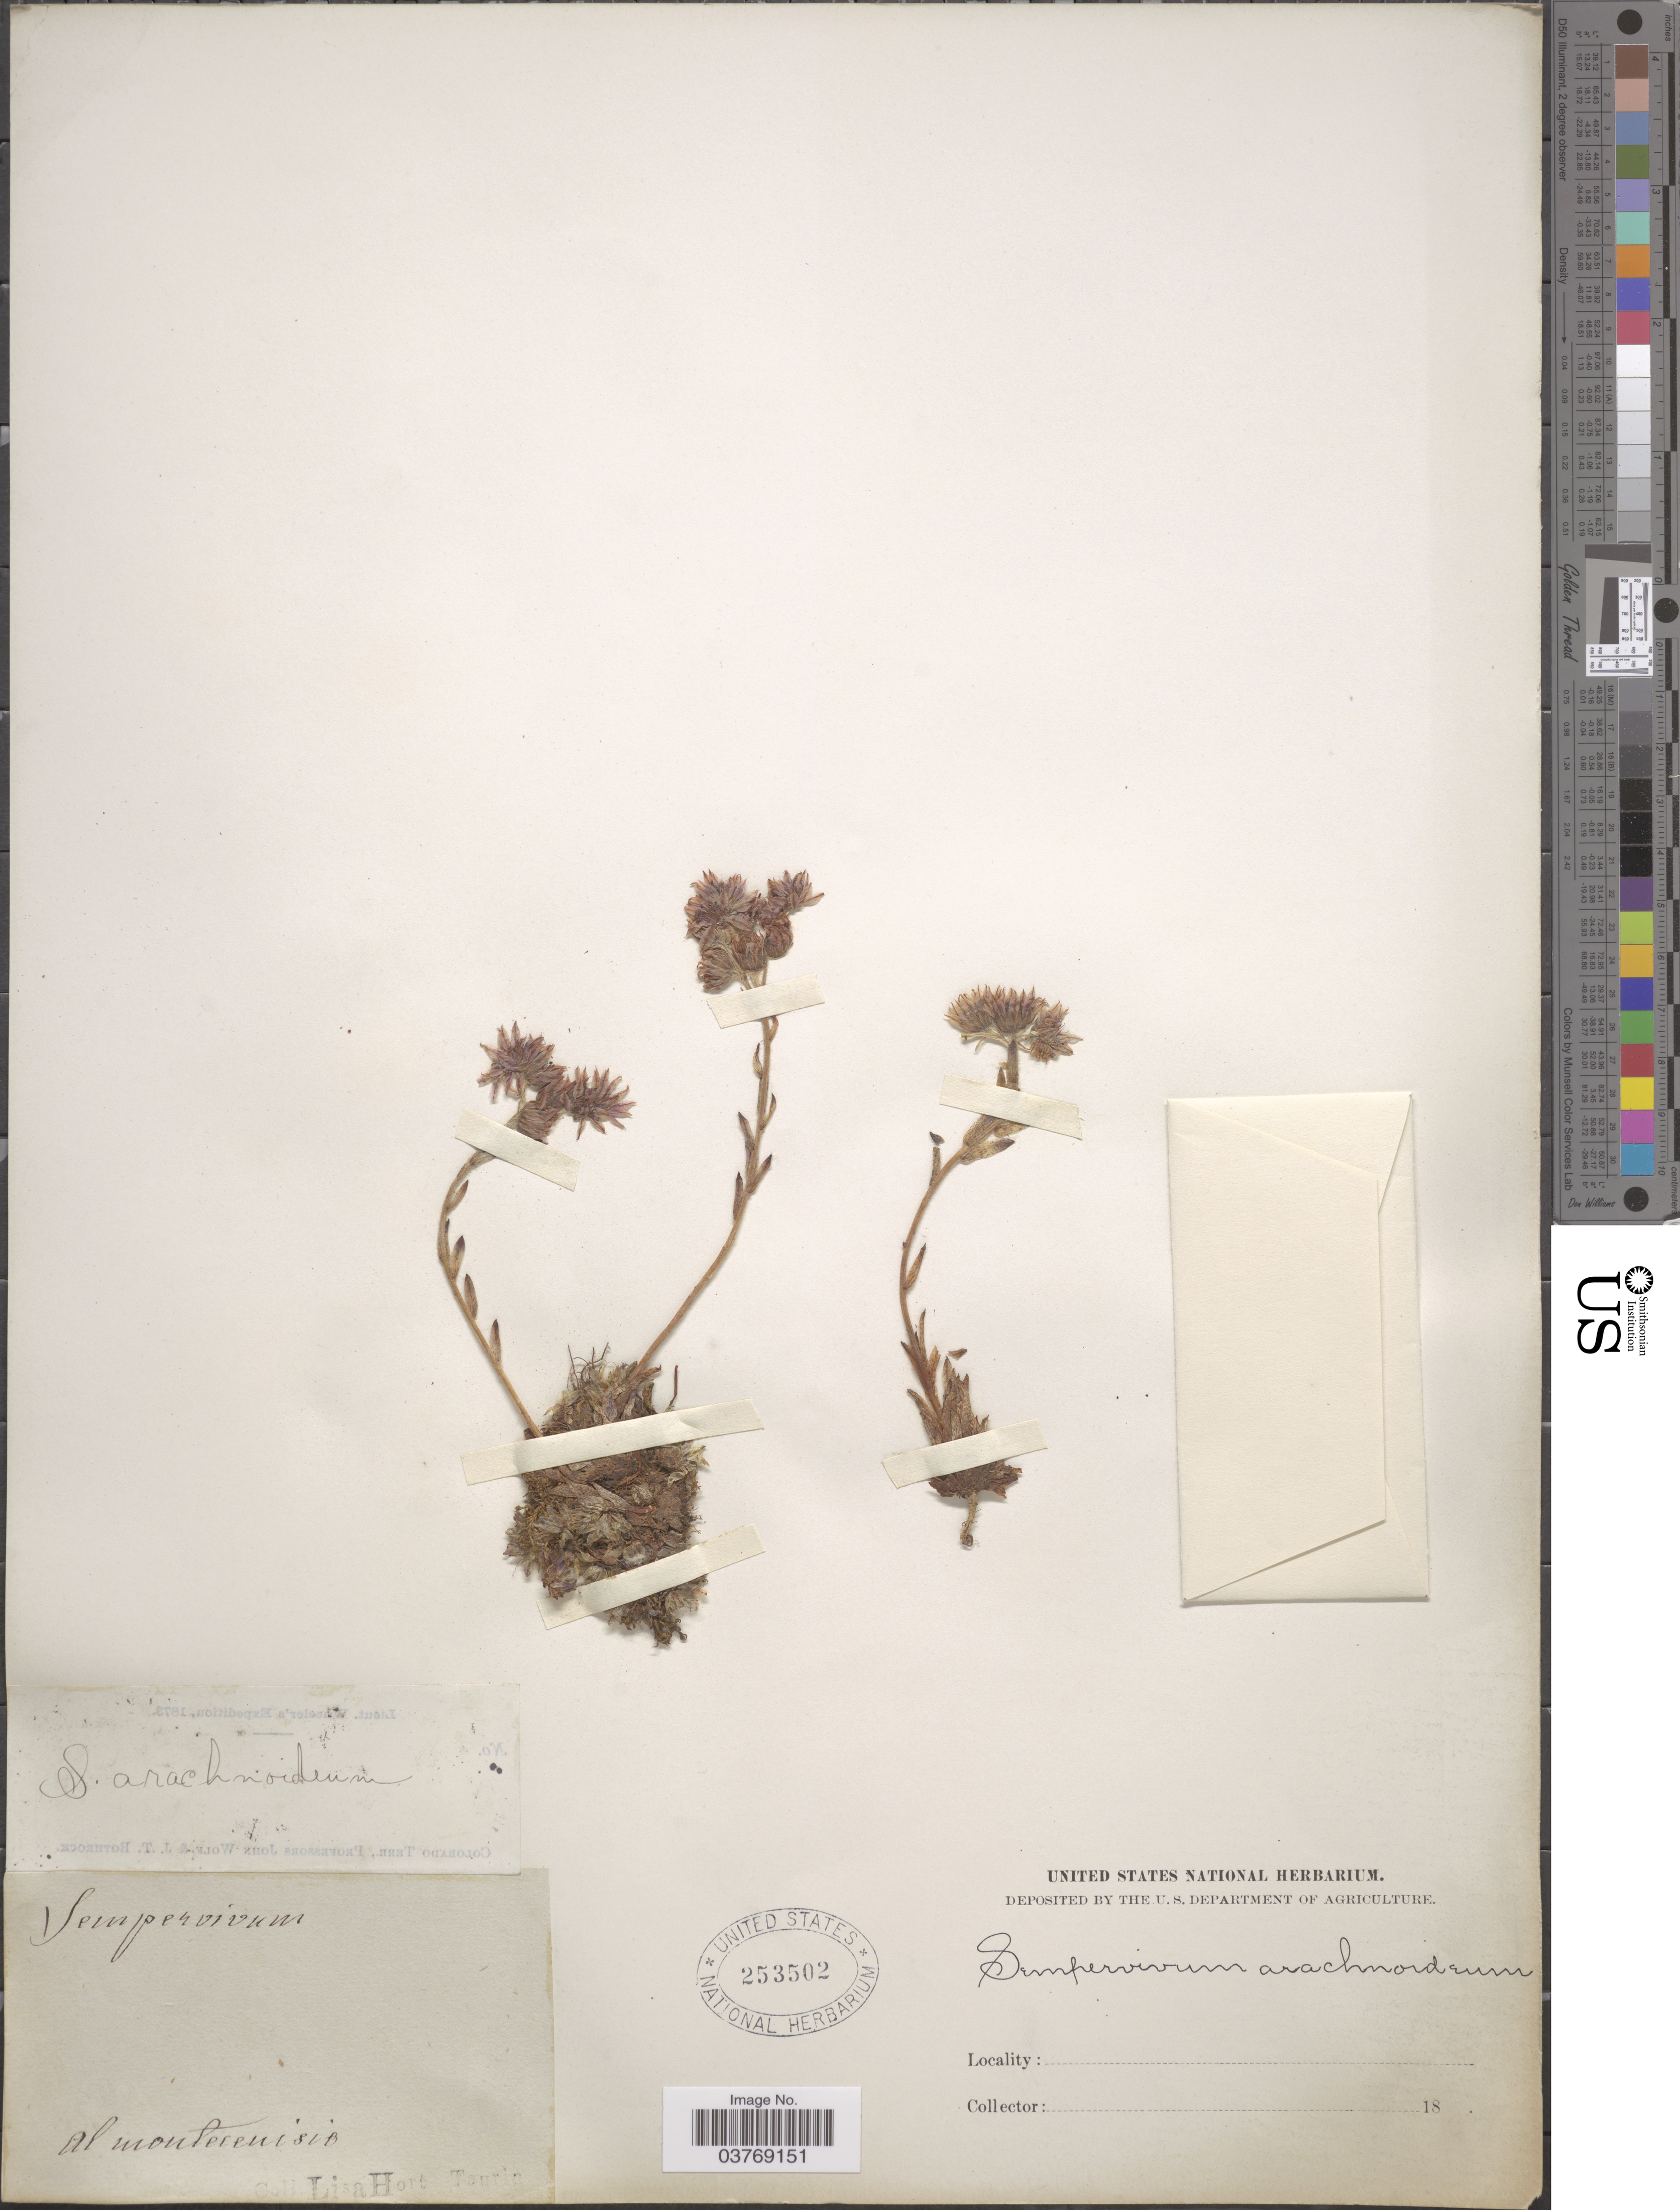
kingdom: Plantae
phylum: Tracheophyta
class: Magnoliopsida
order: Saxifragales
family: Crassulaceae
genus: Sempervivum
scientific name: Sempervivum arachnoideum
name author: L.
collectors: ex herb. Lisa Hort Taurin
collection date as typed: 18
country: France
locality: Al montecenisio.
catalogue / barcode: US 253502